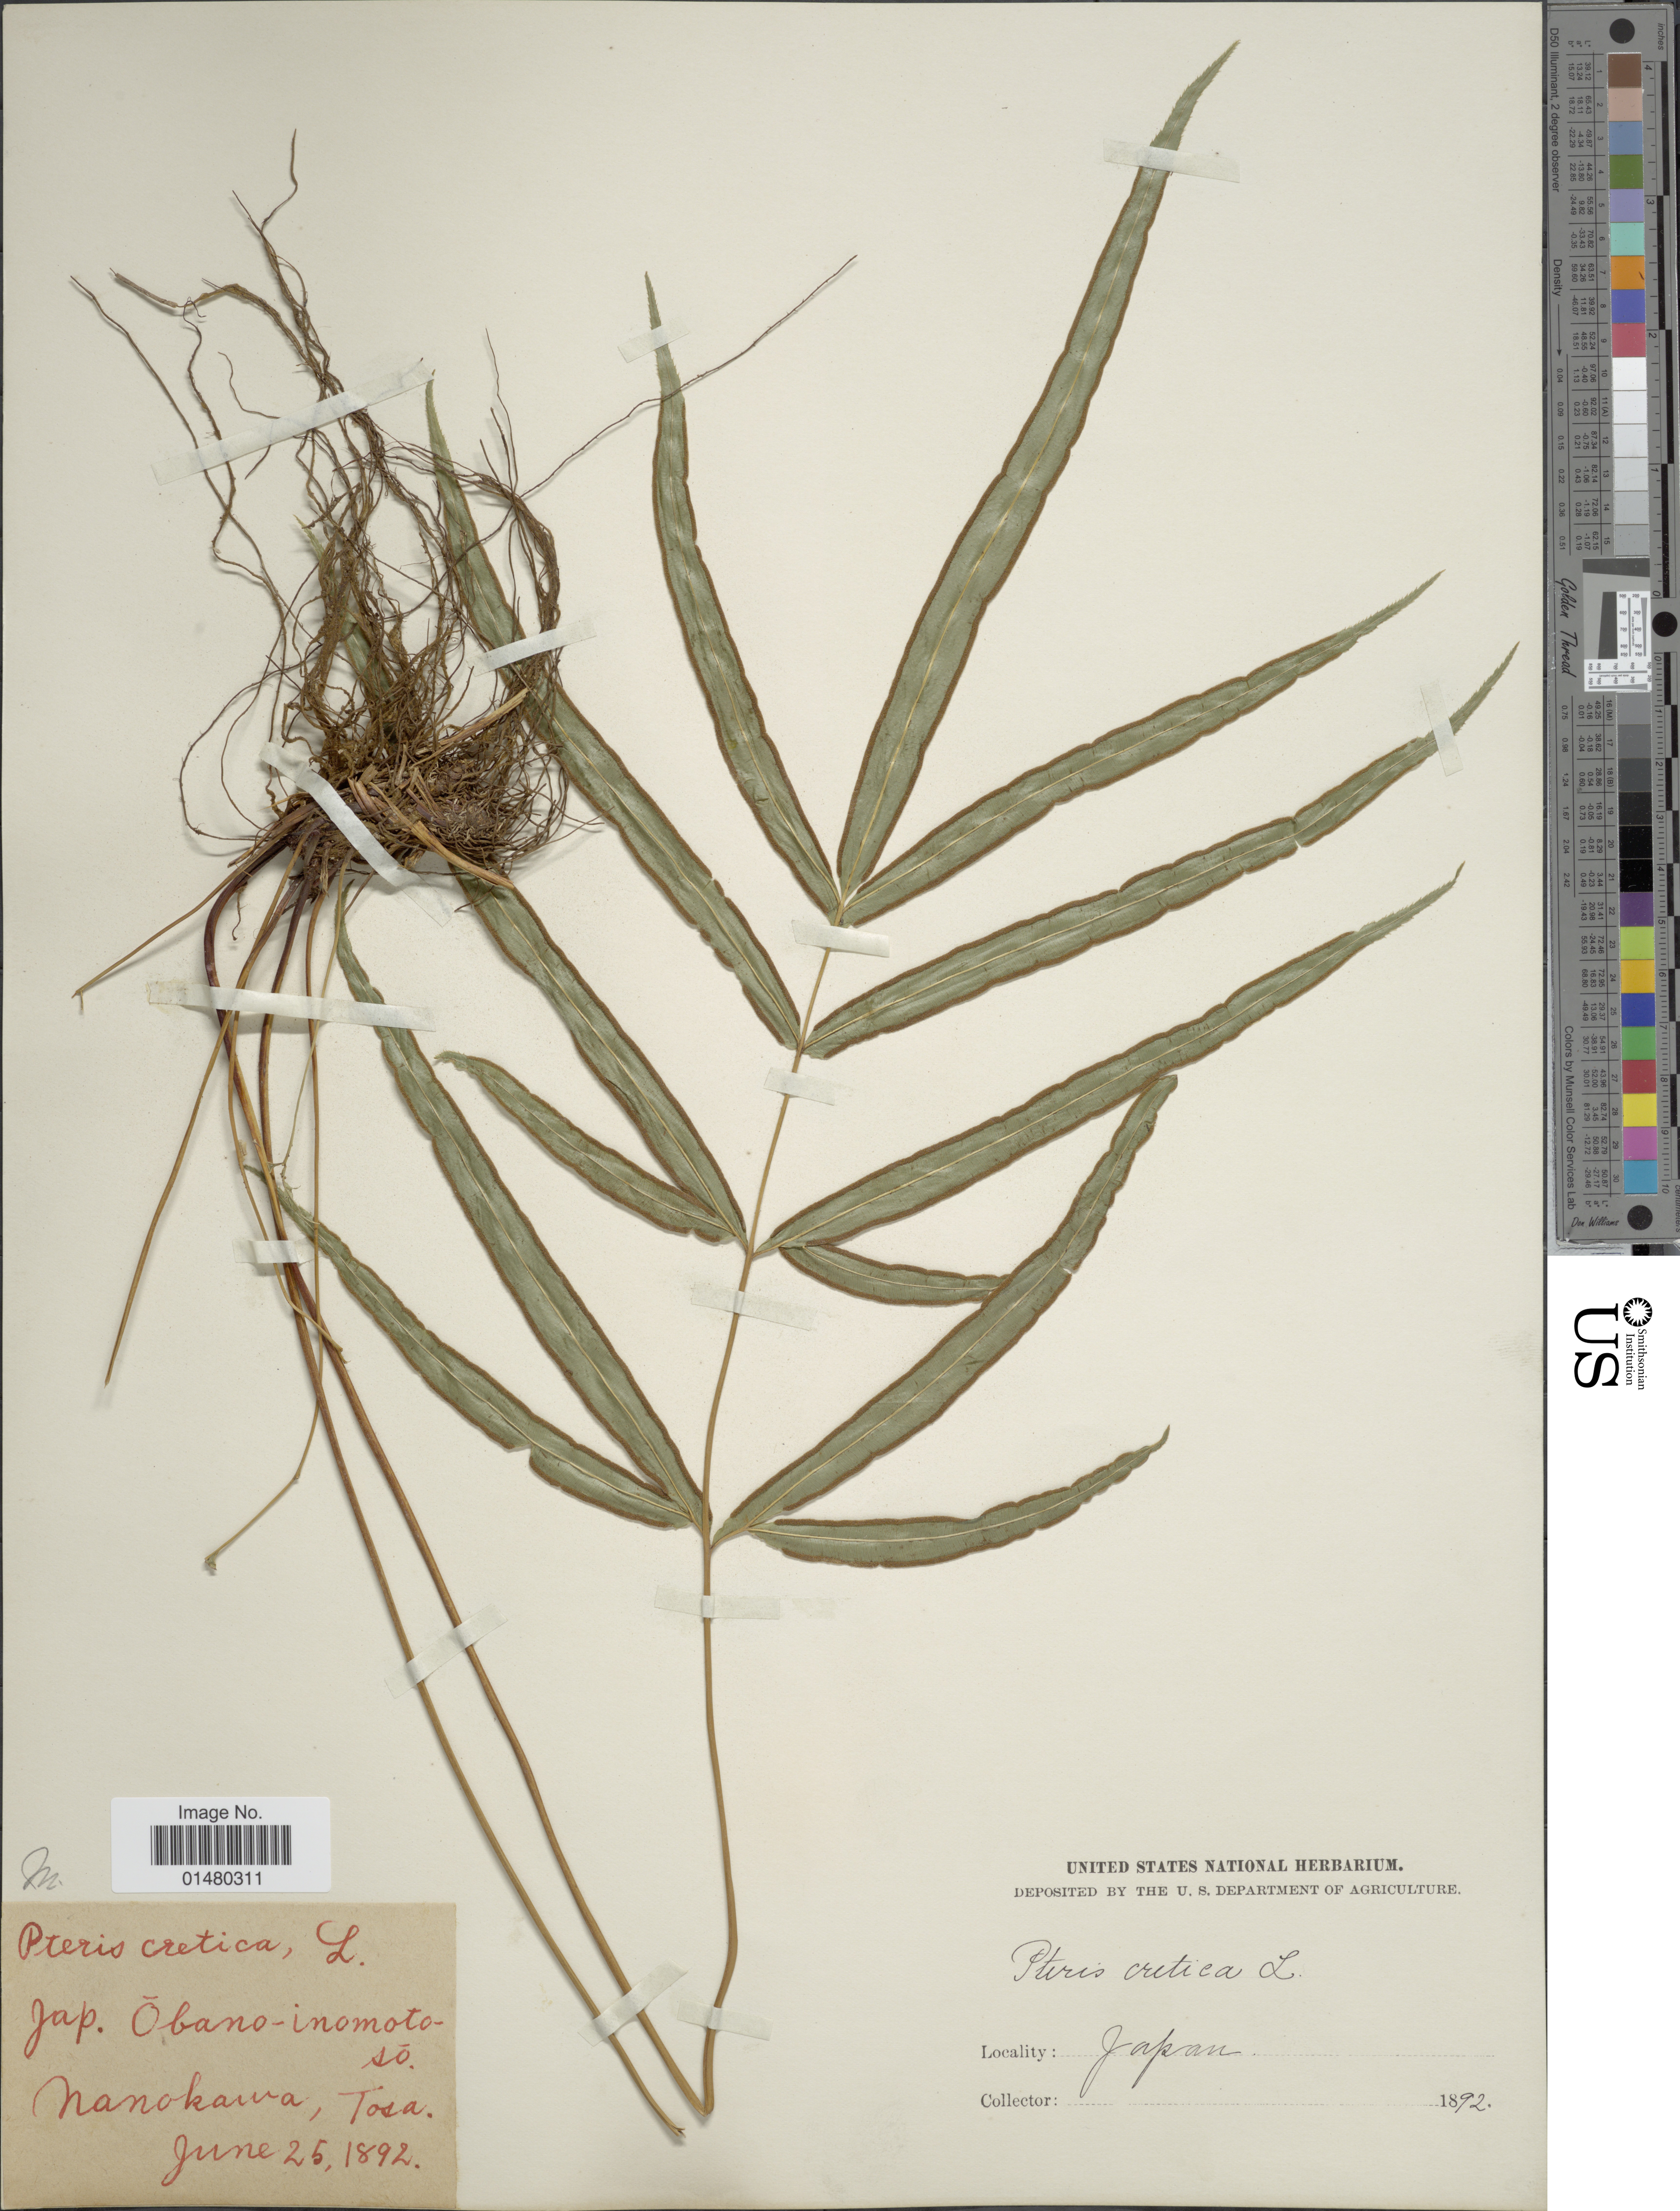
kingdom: Plantae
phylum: Tracheophyta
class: Polypodiopsida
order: Polypodiales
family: Pteridaceae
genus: Pteris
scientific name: Pteris cretica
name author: L.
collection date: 1892-06-25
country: Japan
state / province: Koti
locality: Nanokawa, Tosa